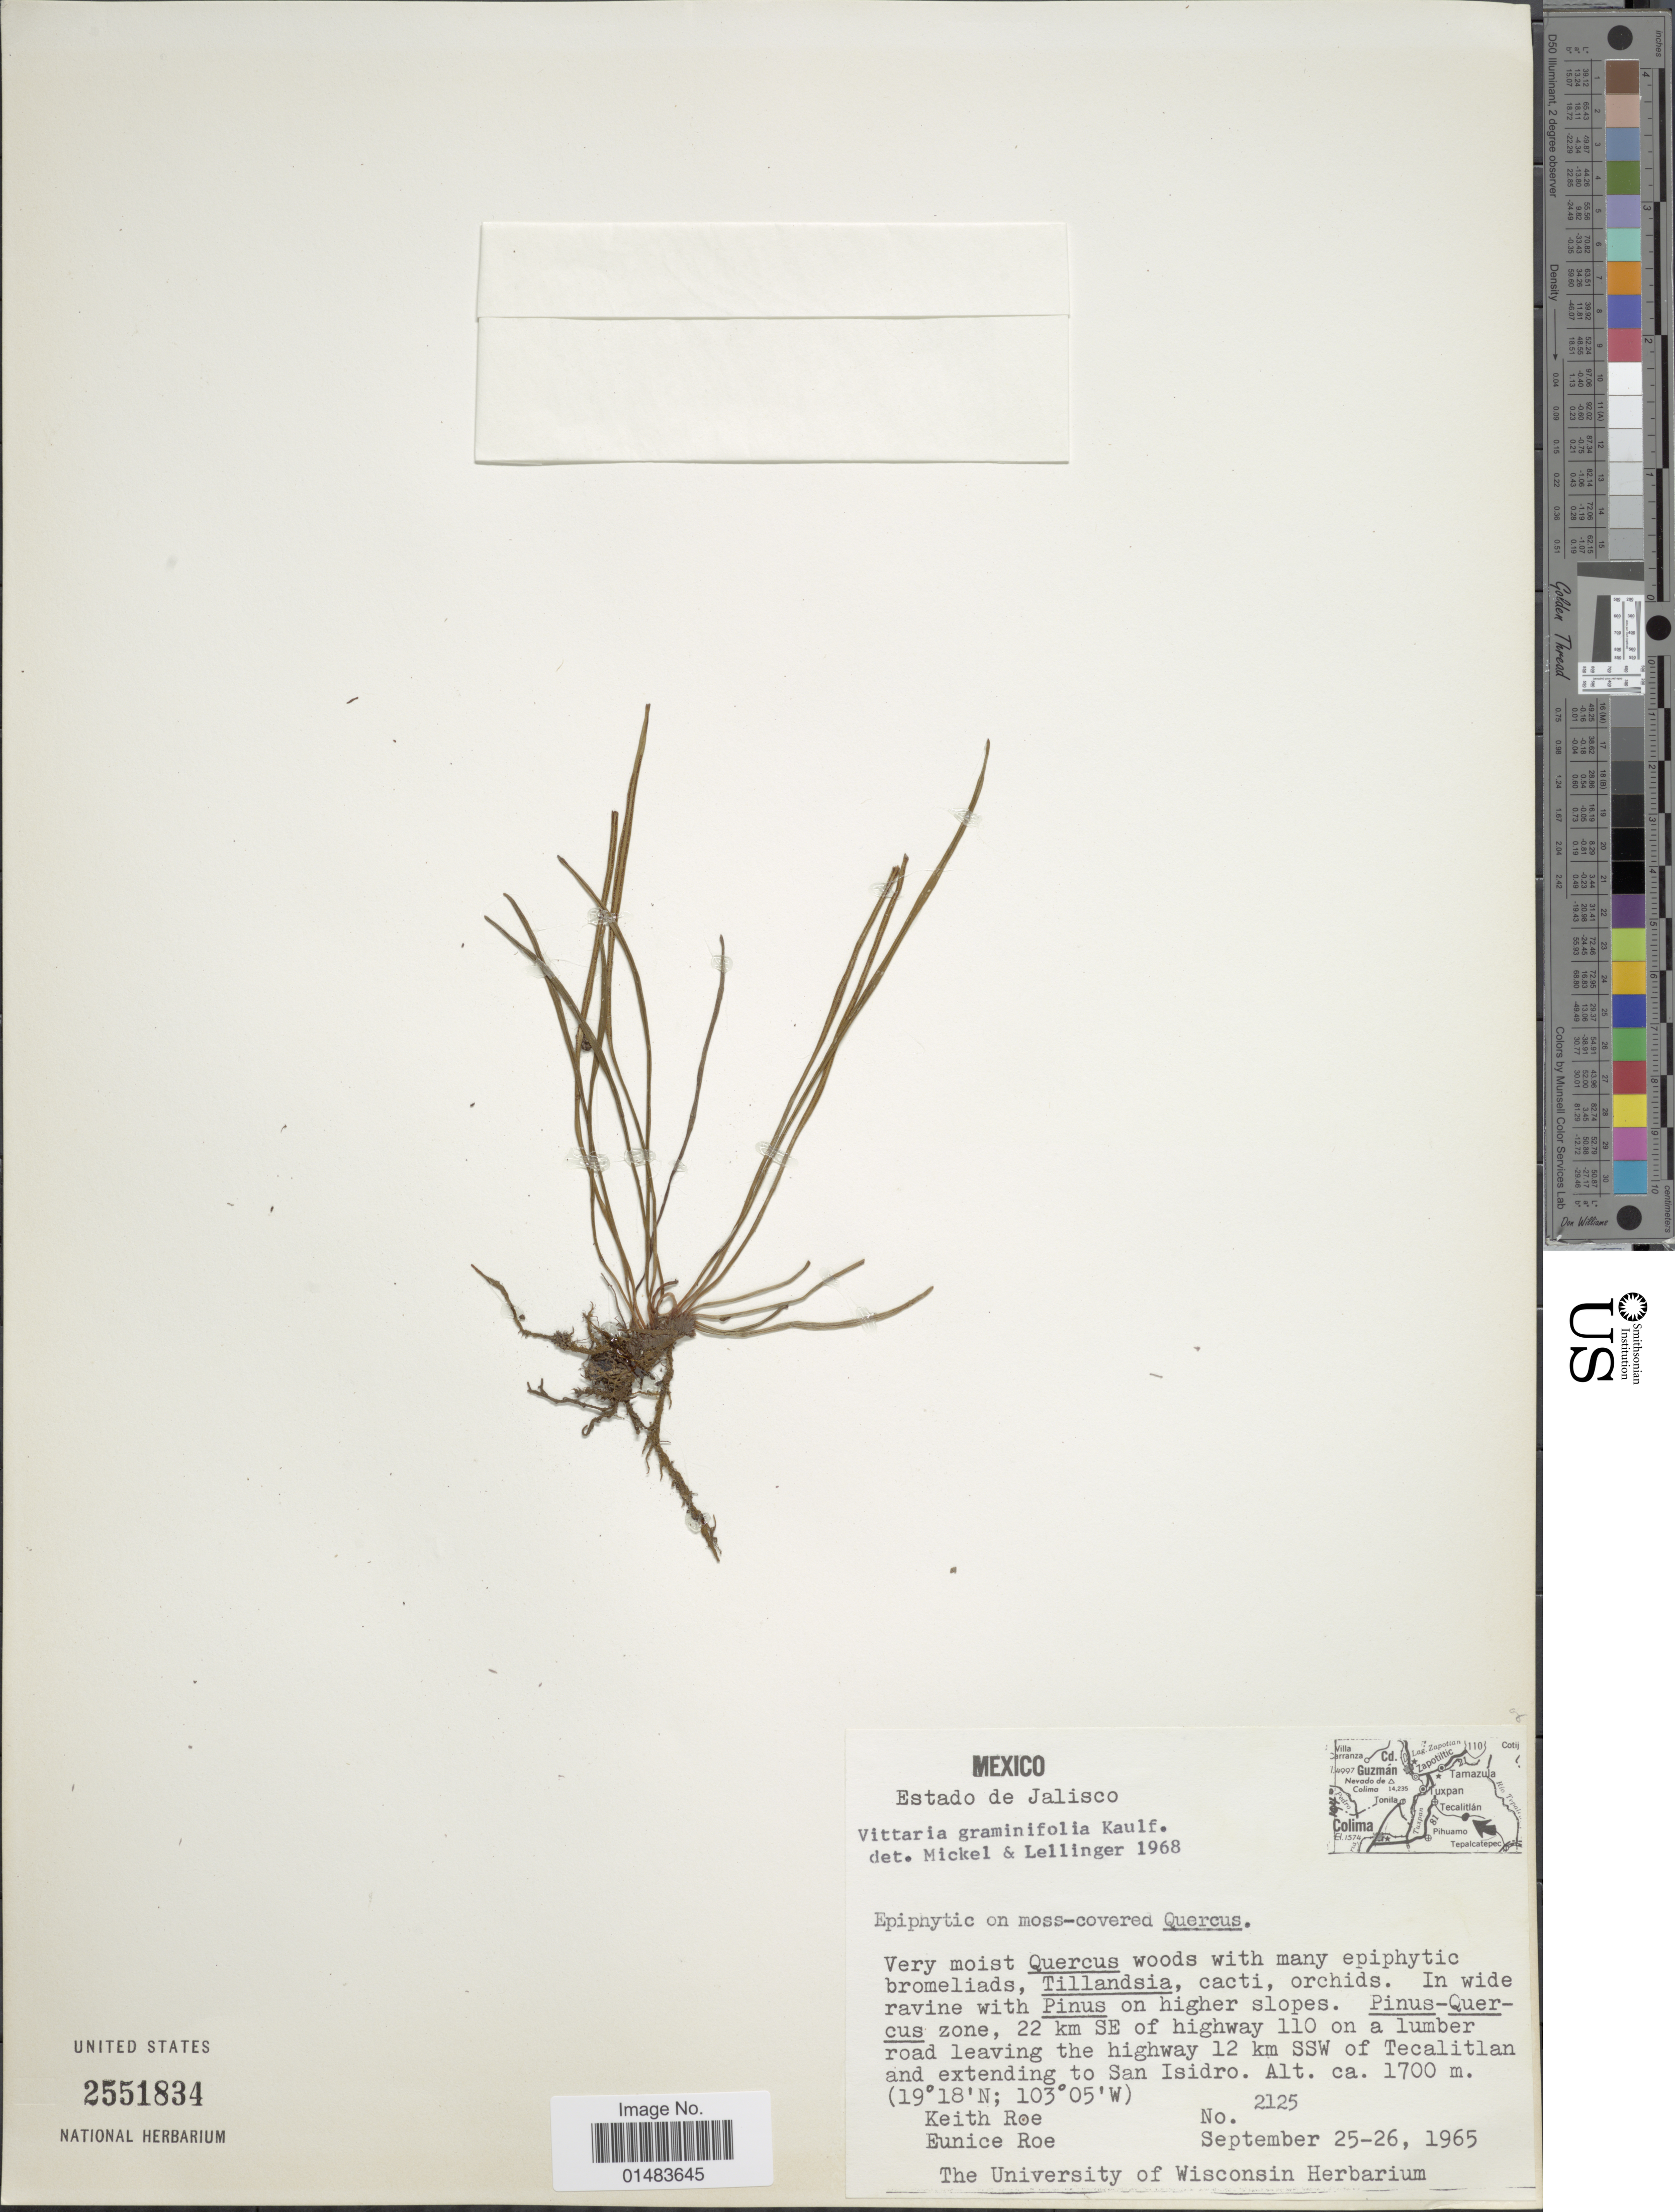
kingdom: Plantae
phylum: Tracheophyta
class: Polypodiopsida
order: Polypodiales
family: Pteridaceae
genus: Vittaria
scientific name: Vittaria graminifolia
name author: Kaulf.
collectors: K. E. Roe & E. Roe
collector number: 2125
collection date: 1965-09-25/1965-09-26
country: Mexico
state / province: Jalisco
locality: Epiphytic on moss covered Quercus, very moist Quercus woods with many epiphytic bromeliads, Tillandsia, cacti, orchids. In wide ravine with Pinus on higher slopes. Pinus-Quercus zone, 22 km SE of highway 110 on a lumber road leaving the highway 12 km SSW of Tecalitlan and extending to San Isidro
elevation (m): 1700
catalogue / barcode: US 2551834